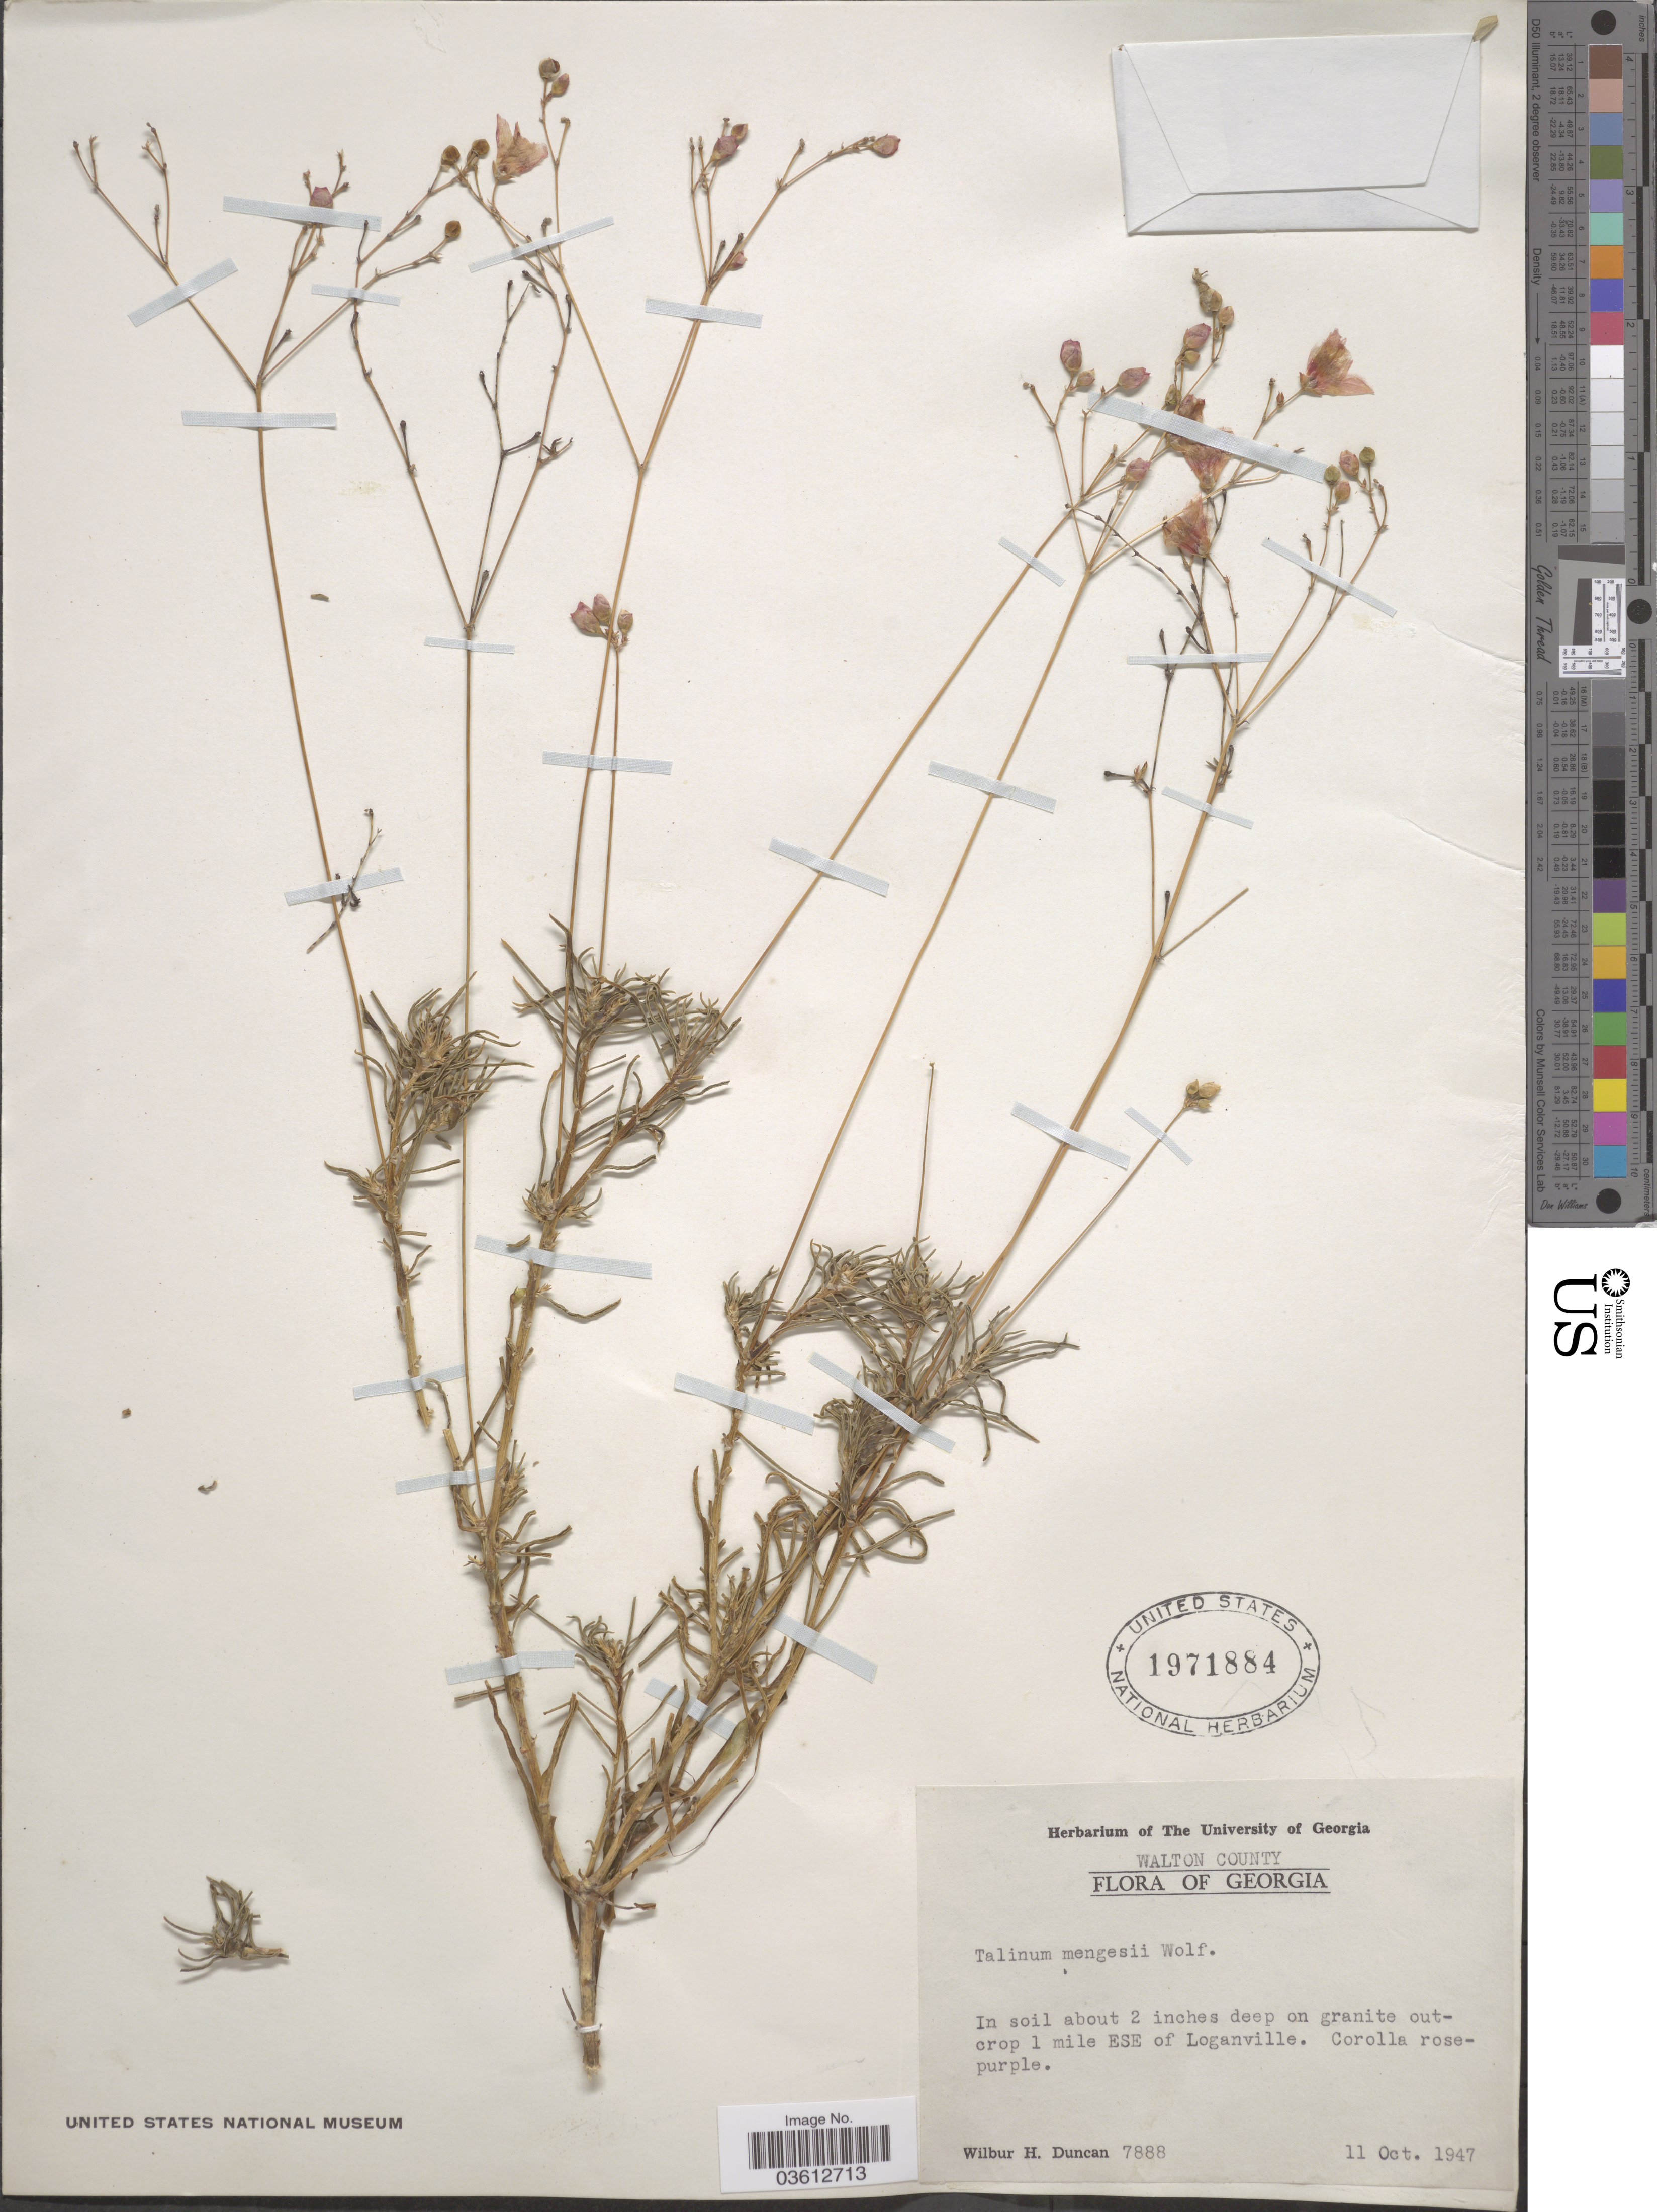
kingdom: Plantae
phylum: Tracheophyta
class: Magnoliopsida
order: Caryophyllales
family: Talinaceae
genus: Talinum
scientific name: Talinum mengesii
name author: W. Wolf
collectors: W. H. Duncan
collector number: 7888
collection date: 1947-10-11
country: United States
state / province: Georgia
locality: Walton County. 1 mile ESE of Loganville.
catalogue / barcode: US 1971884